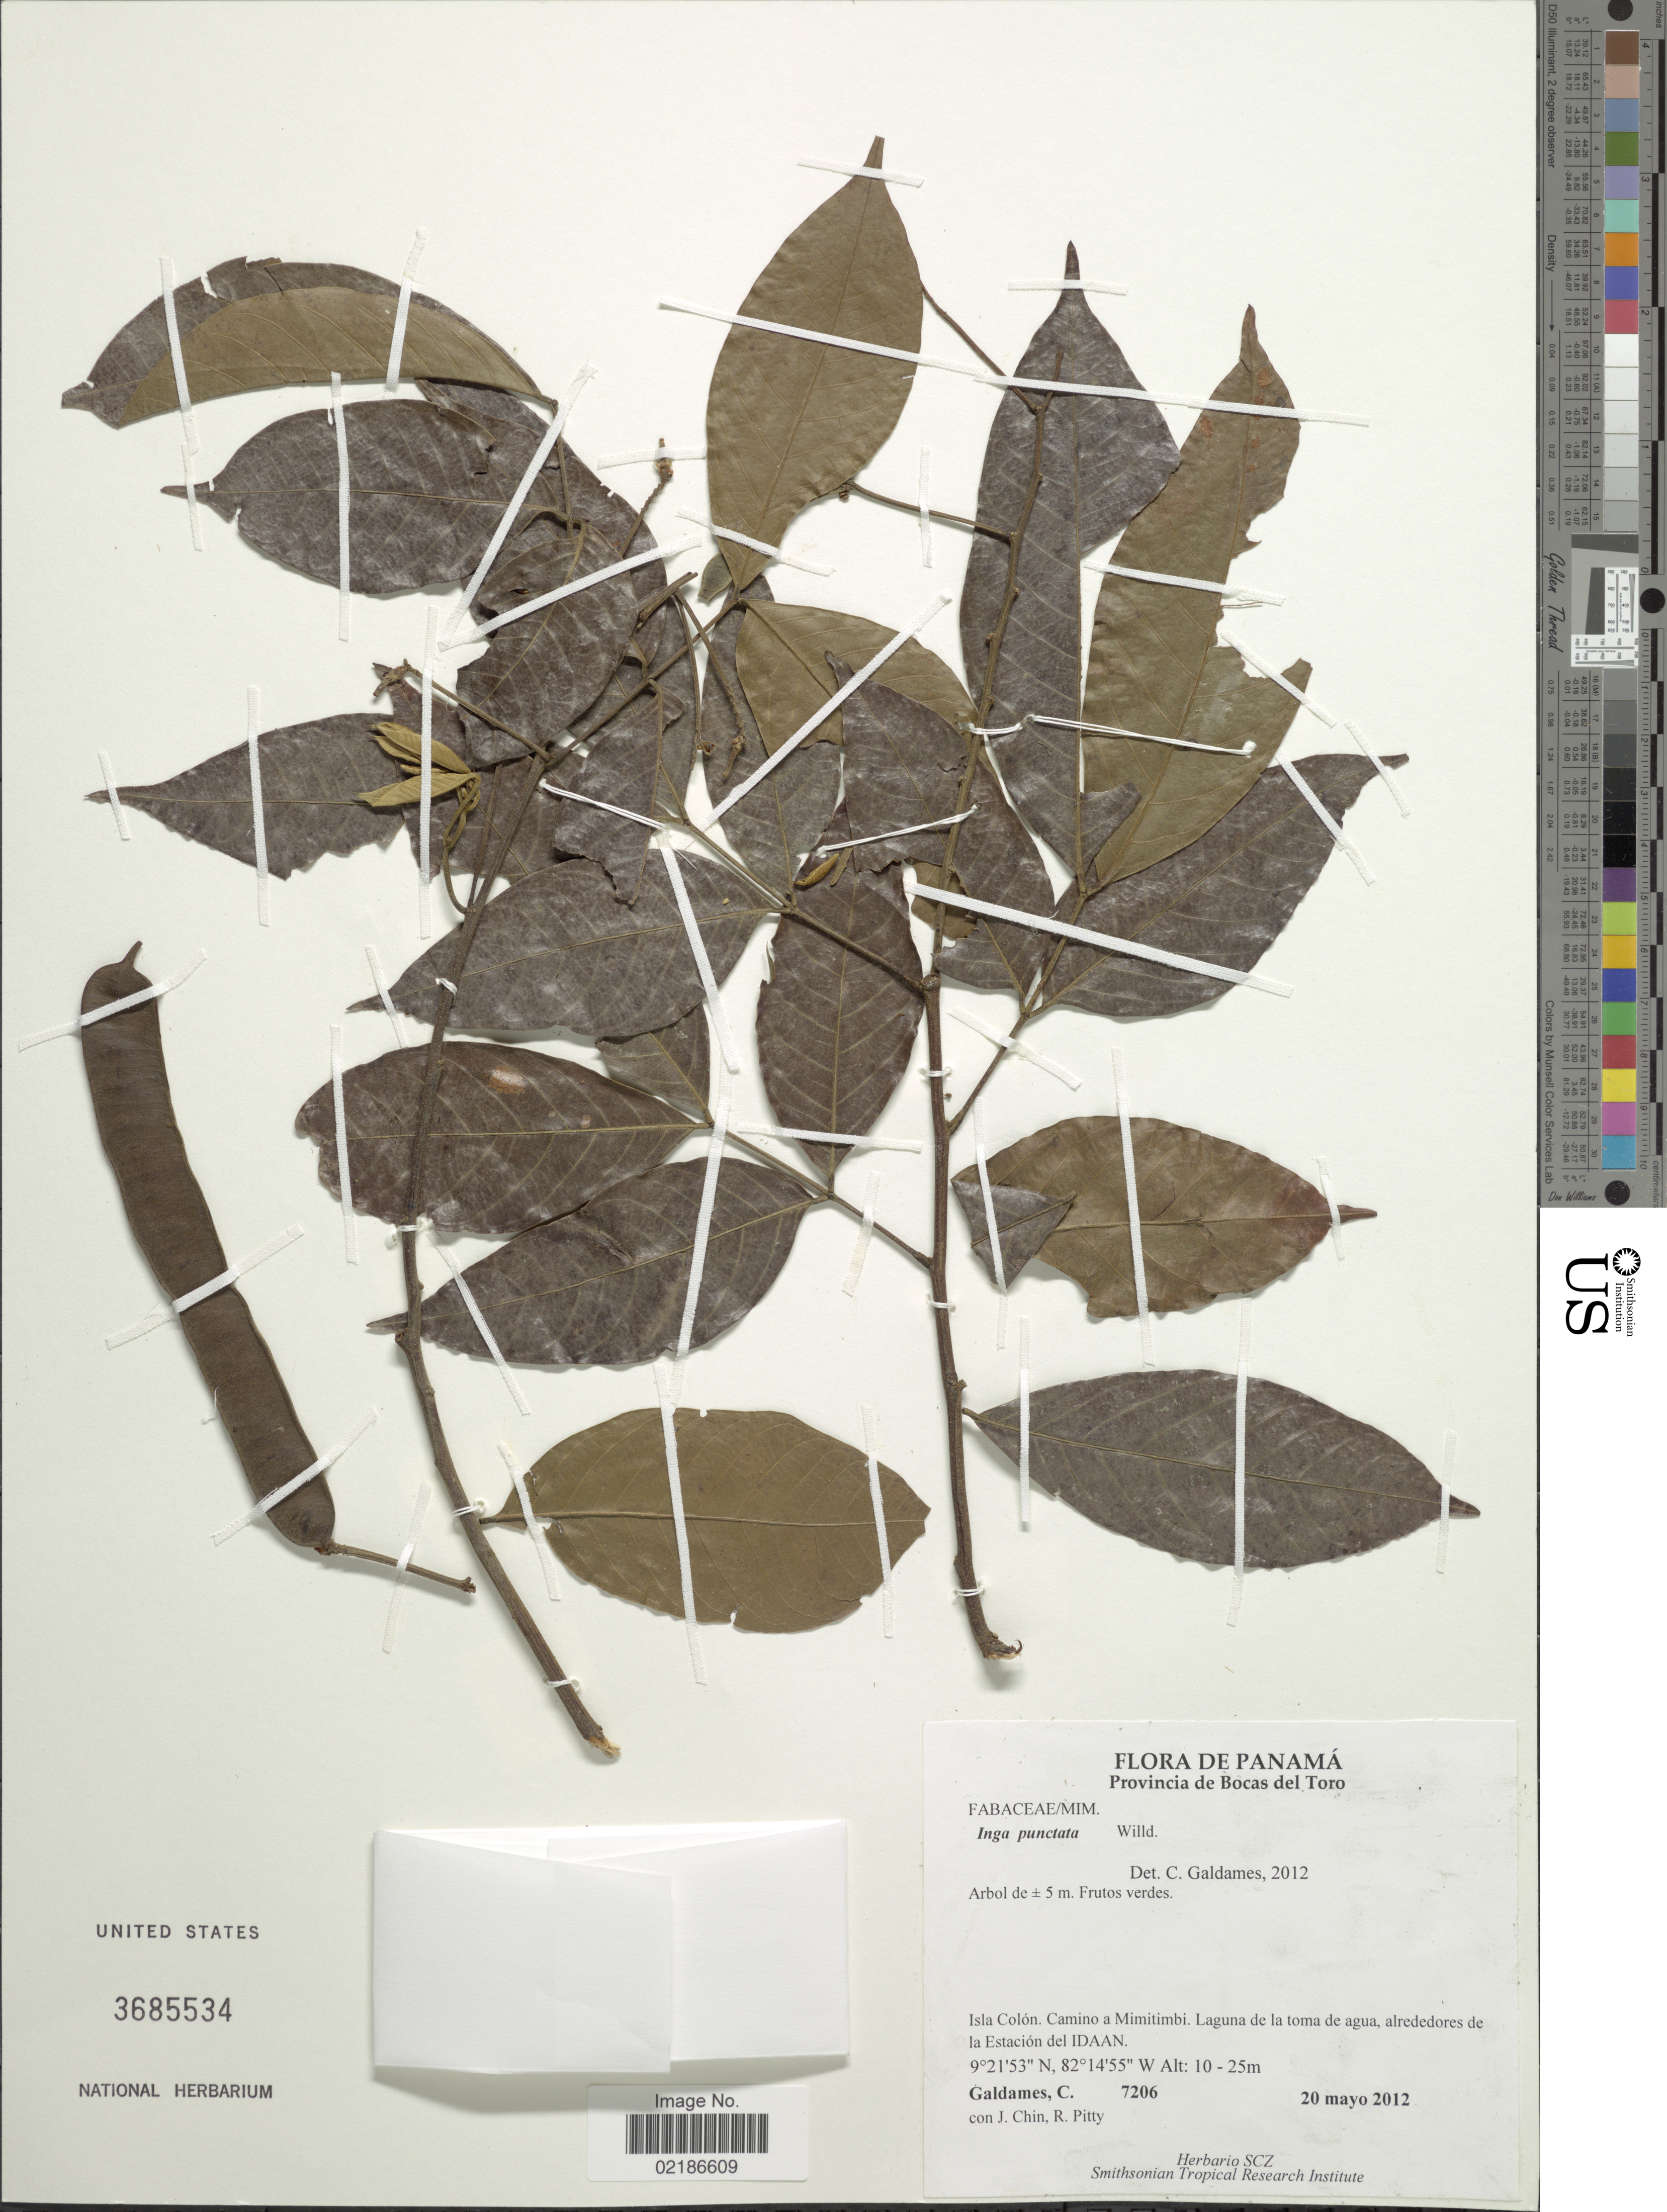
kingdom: Plantae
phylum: Tracheophyta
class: Magnoliopsida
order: Fabales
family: Fabaceae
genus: Inga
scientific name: Inga punctata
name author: Willd.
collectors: C. Galdames, J. Chin & R. Pitty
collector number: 7206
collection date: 2012-05-20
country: Panama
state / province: Colón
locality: Isla Colon, Camino a Mimitimbi, Laguna de la toma de agua, alrededores de la Estacion del Idaan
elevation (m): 10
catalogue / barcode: US 3685534